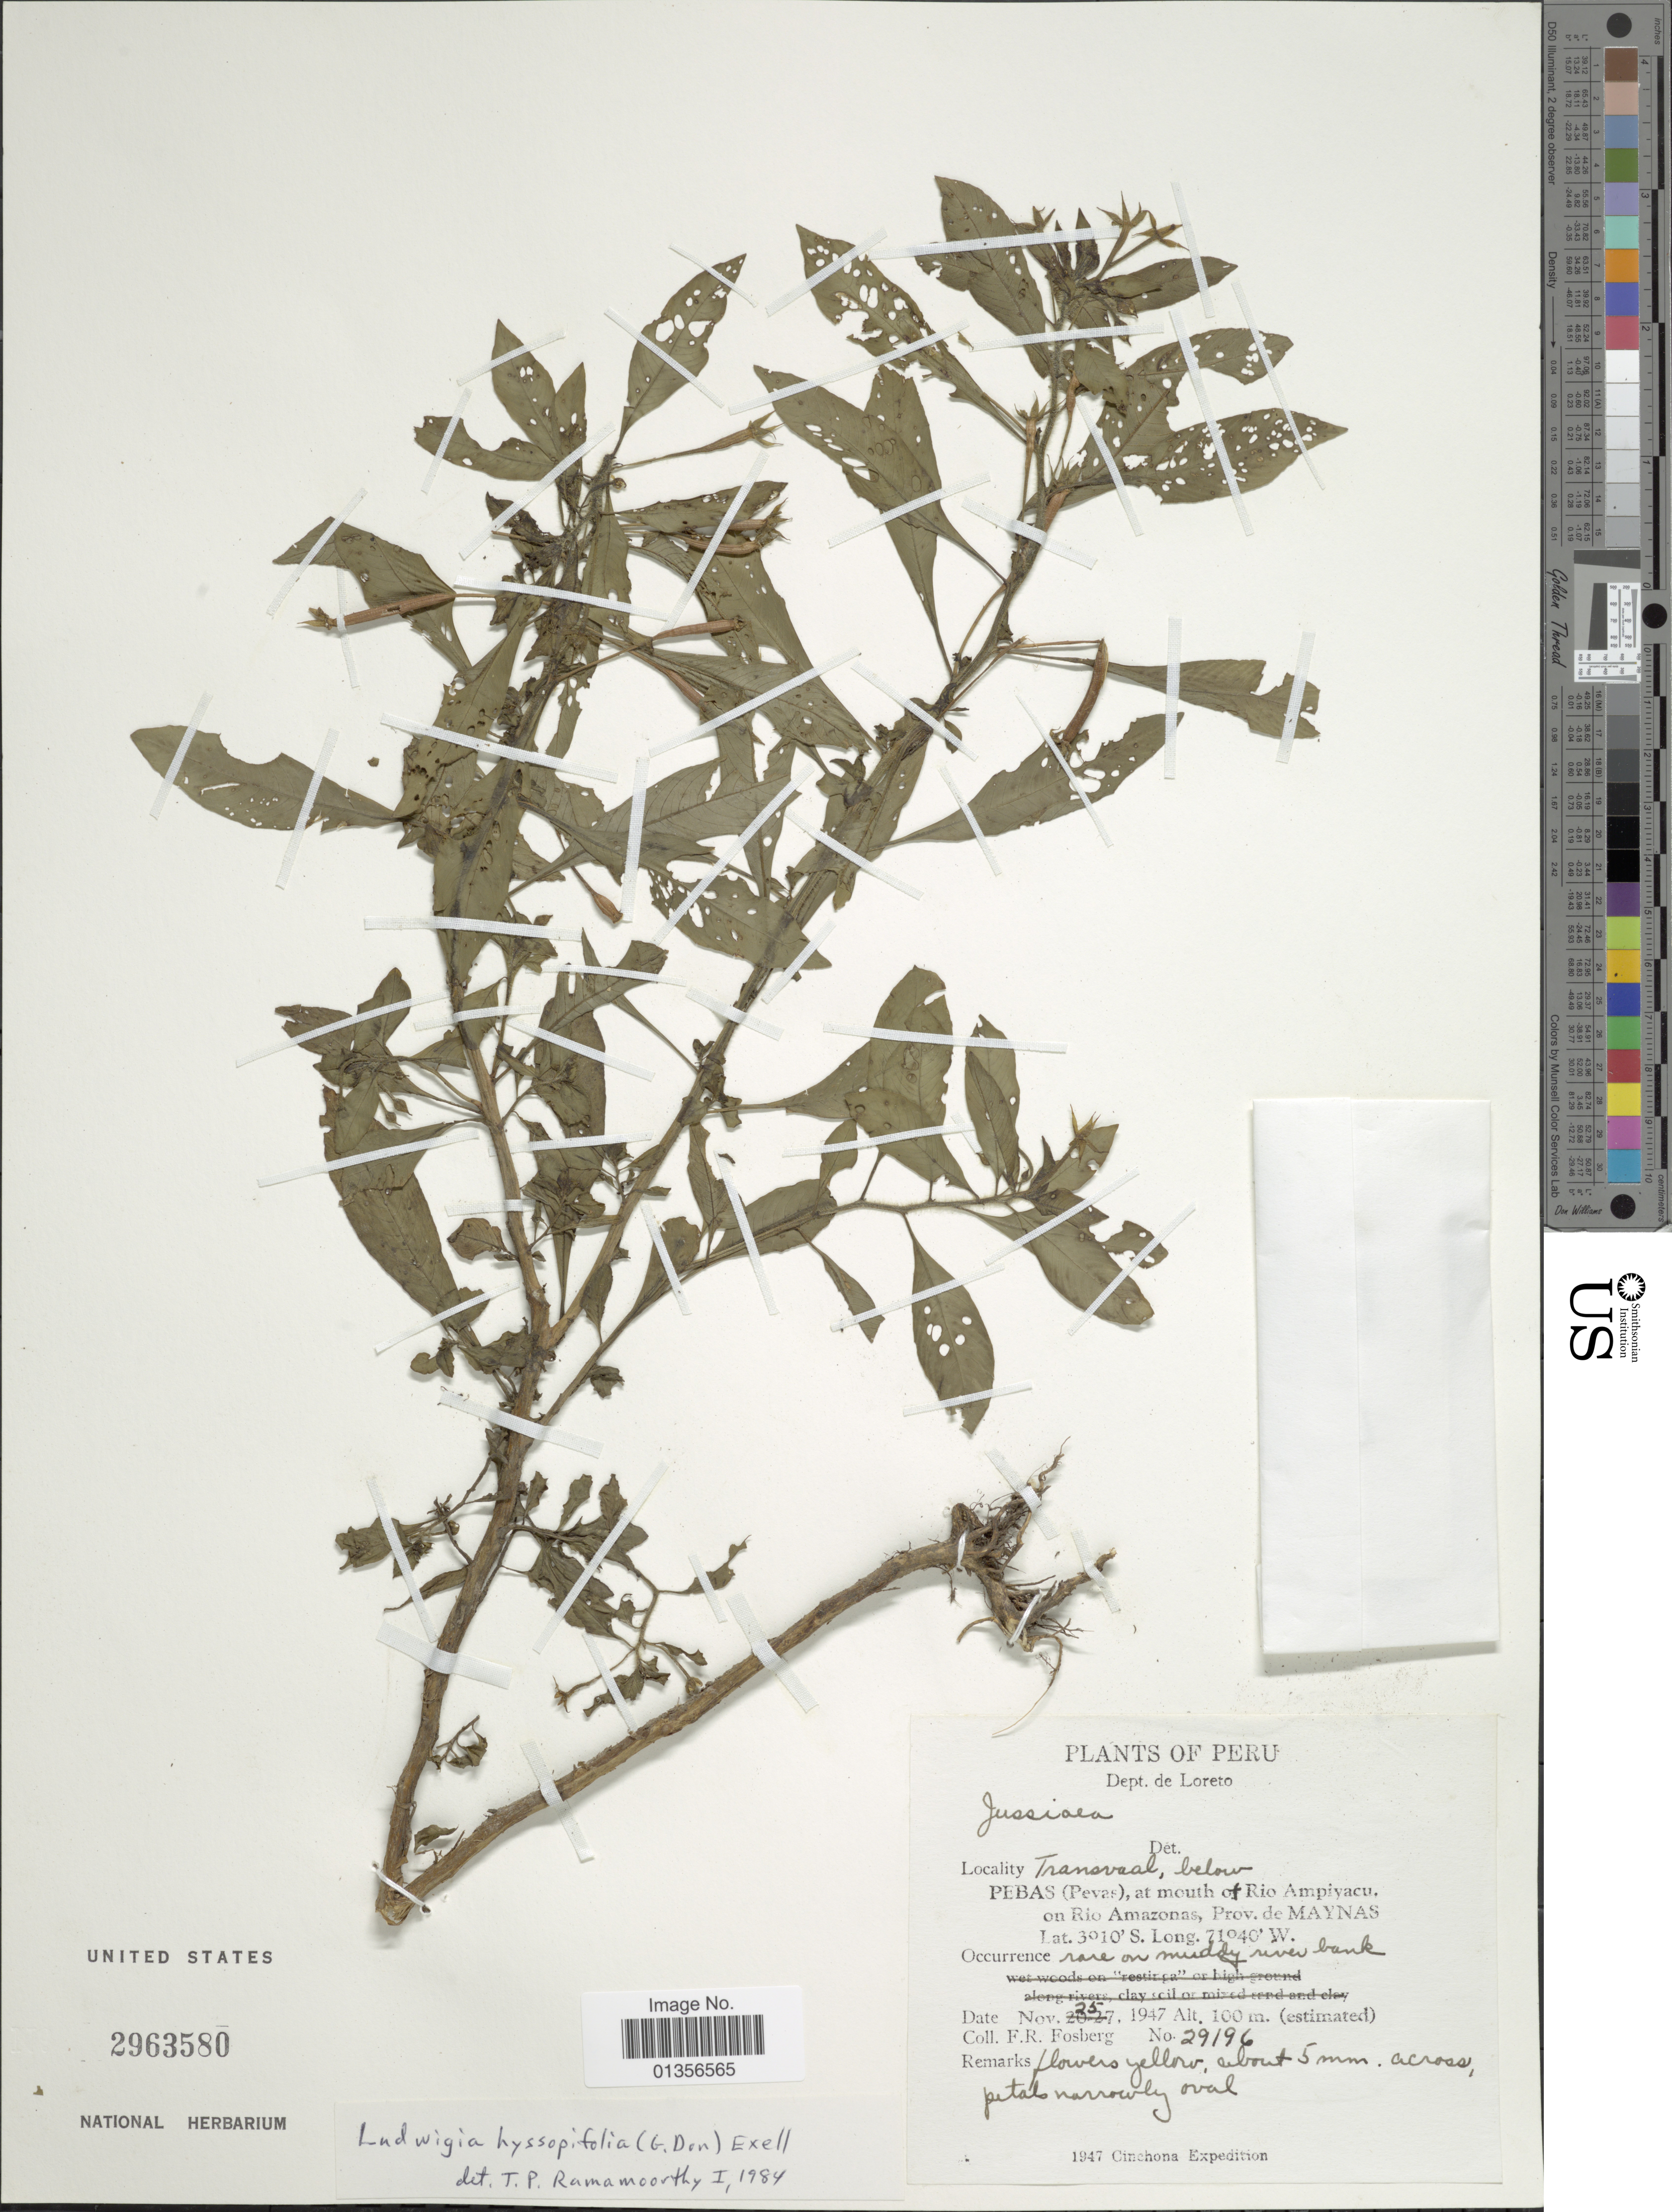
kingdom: Plantae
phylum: Tracheophyta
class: Magnoliopsida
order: Myrtales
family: Onagraceae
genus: Ludwigia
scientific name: Ludwigia hyssopifolia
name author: (G. Don) Exell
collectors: F. R. Fosberg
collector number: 29196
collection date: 1947-11-25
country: Peru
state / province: Loreto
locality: Transvaal, below Pebas (Pevas), at mouth of Rio Ampiyacu, on Rio Amazonas, Prov. de Maynas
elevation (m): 100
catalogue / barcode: US 2963580